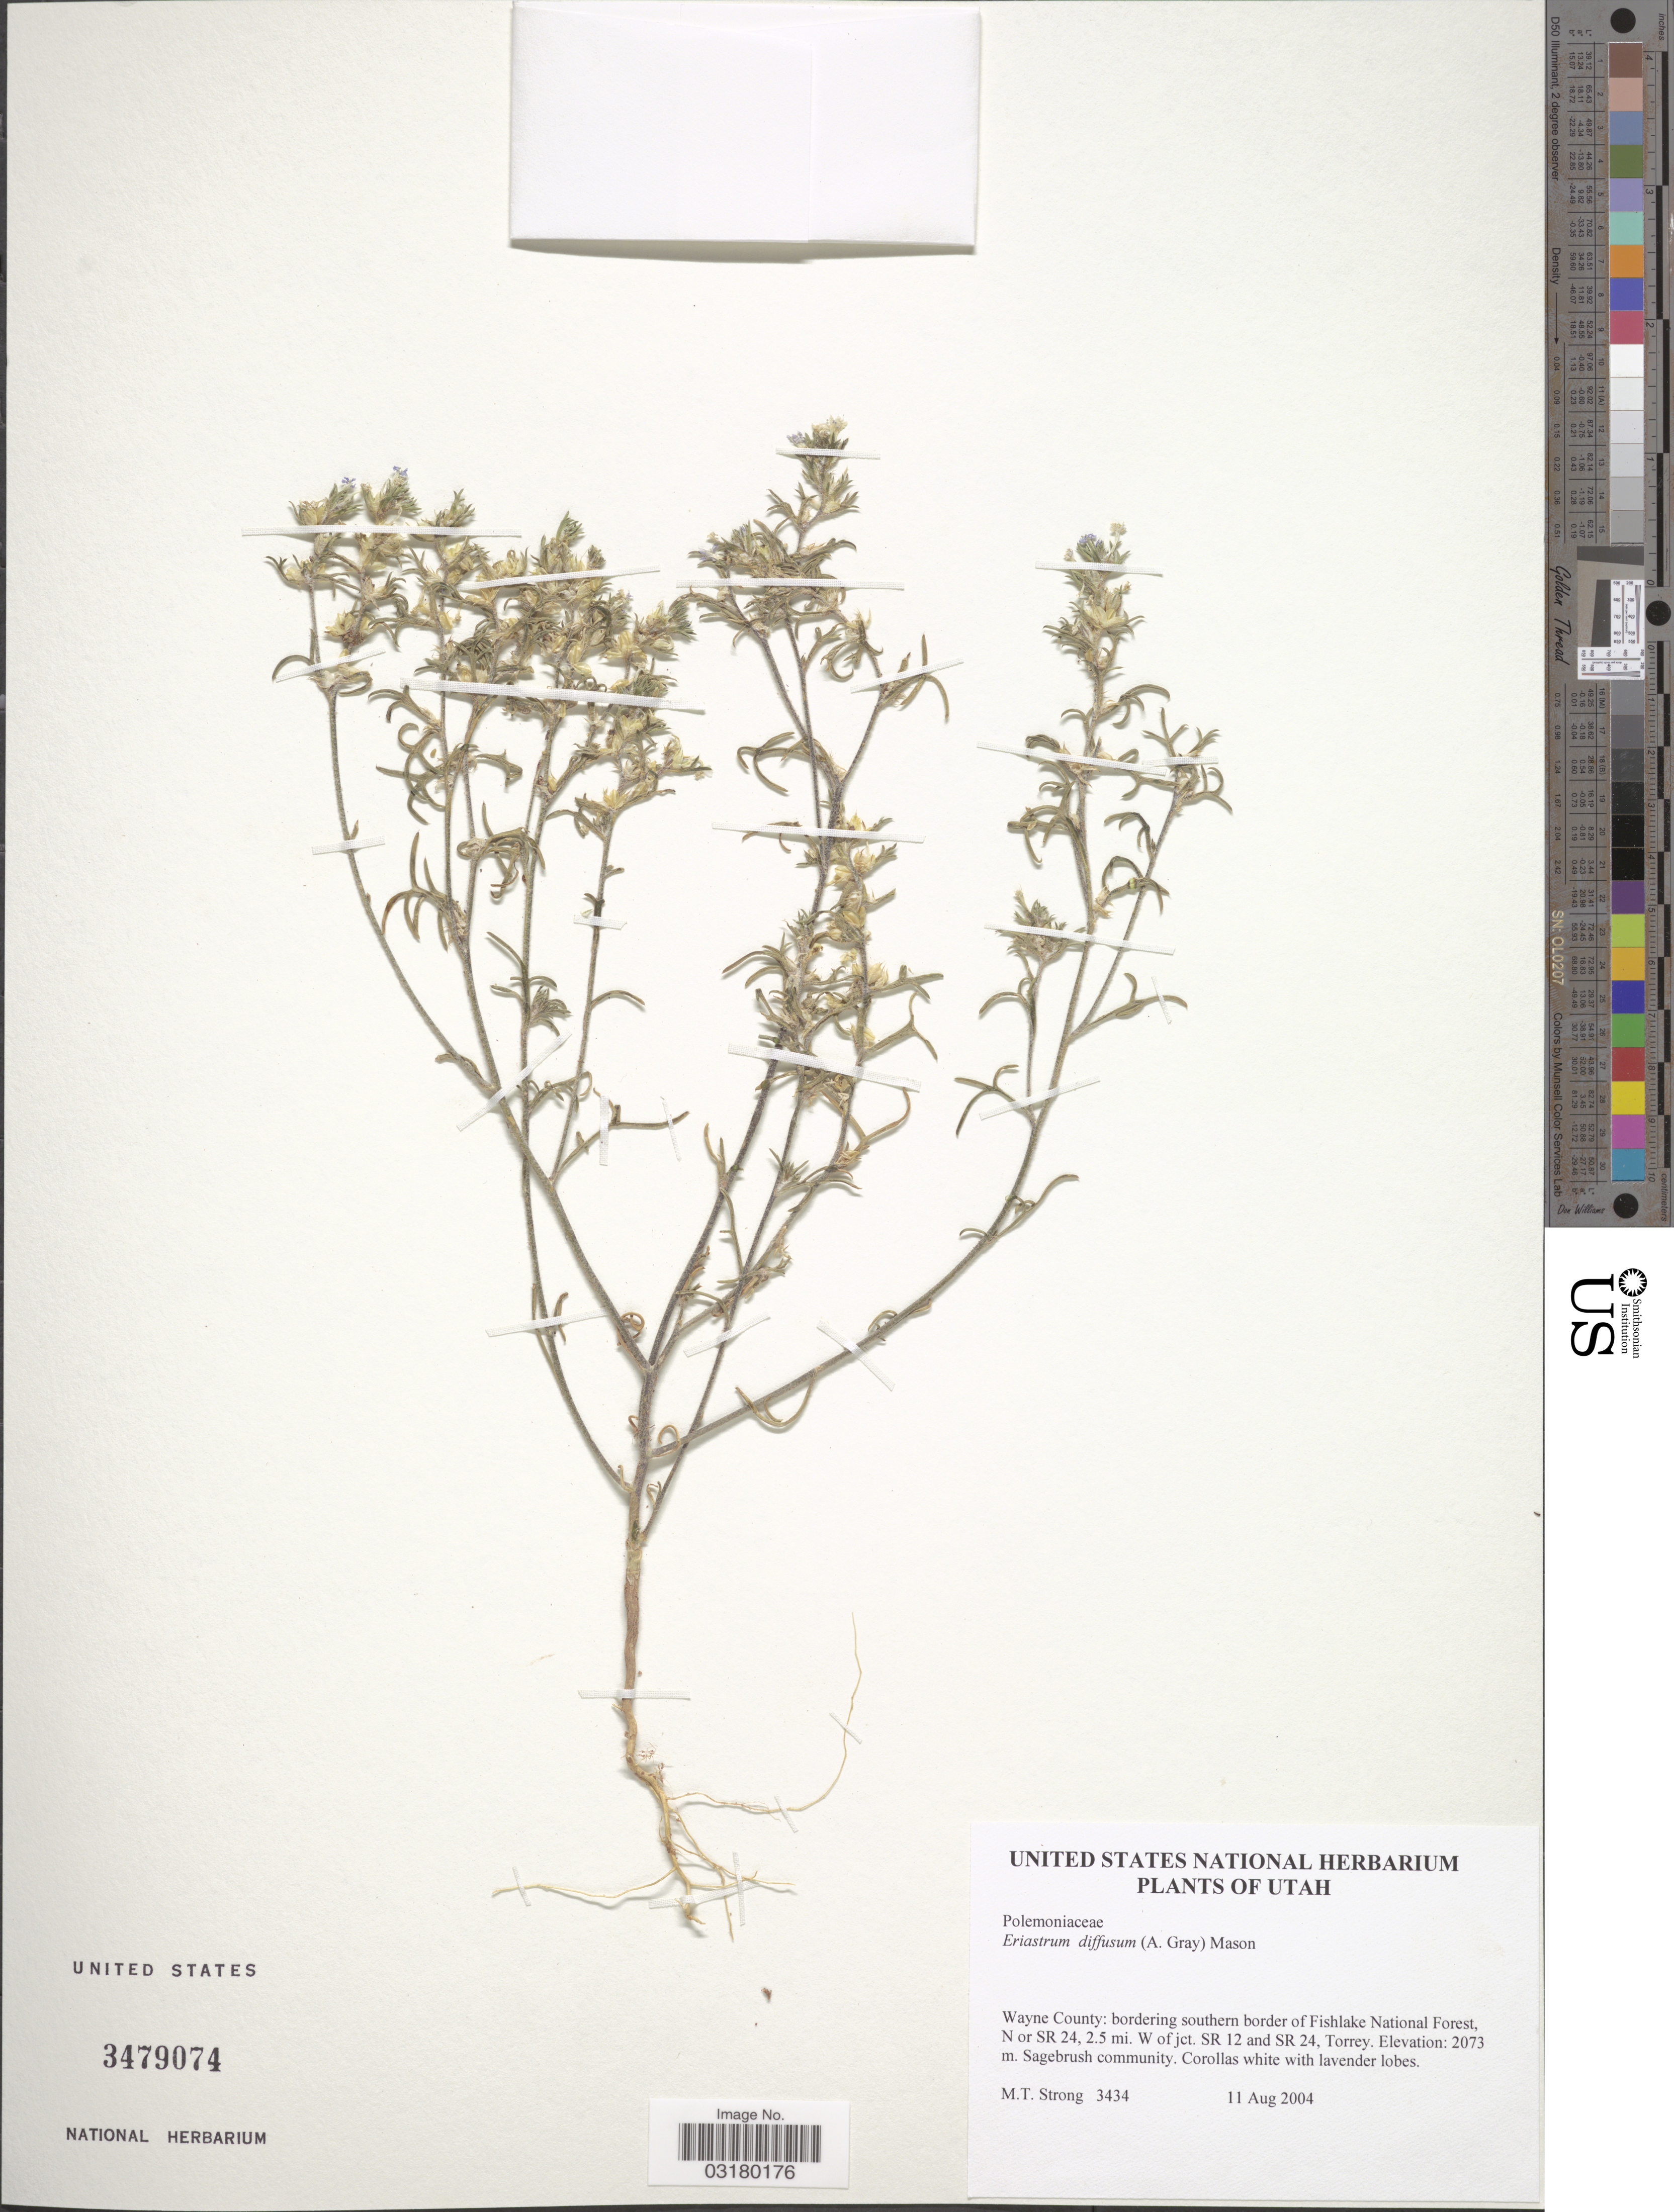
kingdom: Plantae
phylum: Tracheophyta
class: Magnoliopsida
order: Ericales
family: Polemoniaceae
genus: Eriastrum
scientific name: Eriastrum diffusum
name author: (A. Gray) H. Mason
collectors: M. T. Strong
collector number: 3434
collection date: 2004-08-11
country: United States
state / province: Utah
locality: Wayne County: bordering southern border of Fishlake National Forest, N or SR 24, 2.5 mi. W of jct. SR 12 and SR 24, Torrey.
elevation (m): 2073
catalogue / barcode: US 3479074